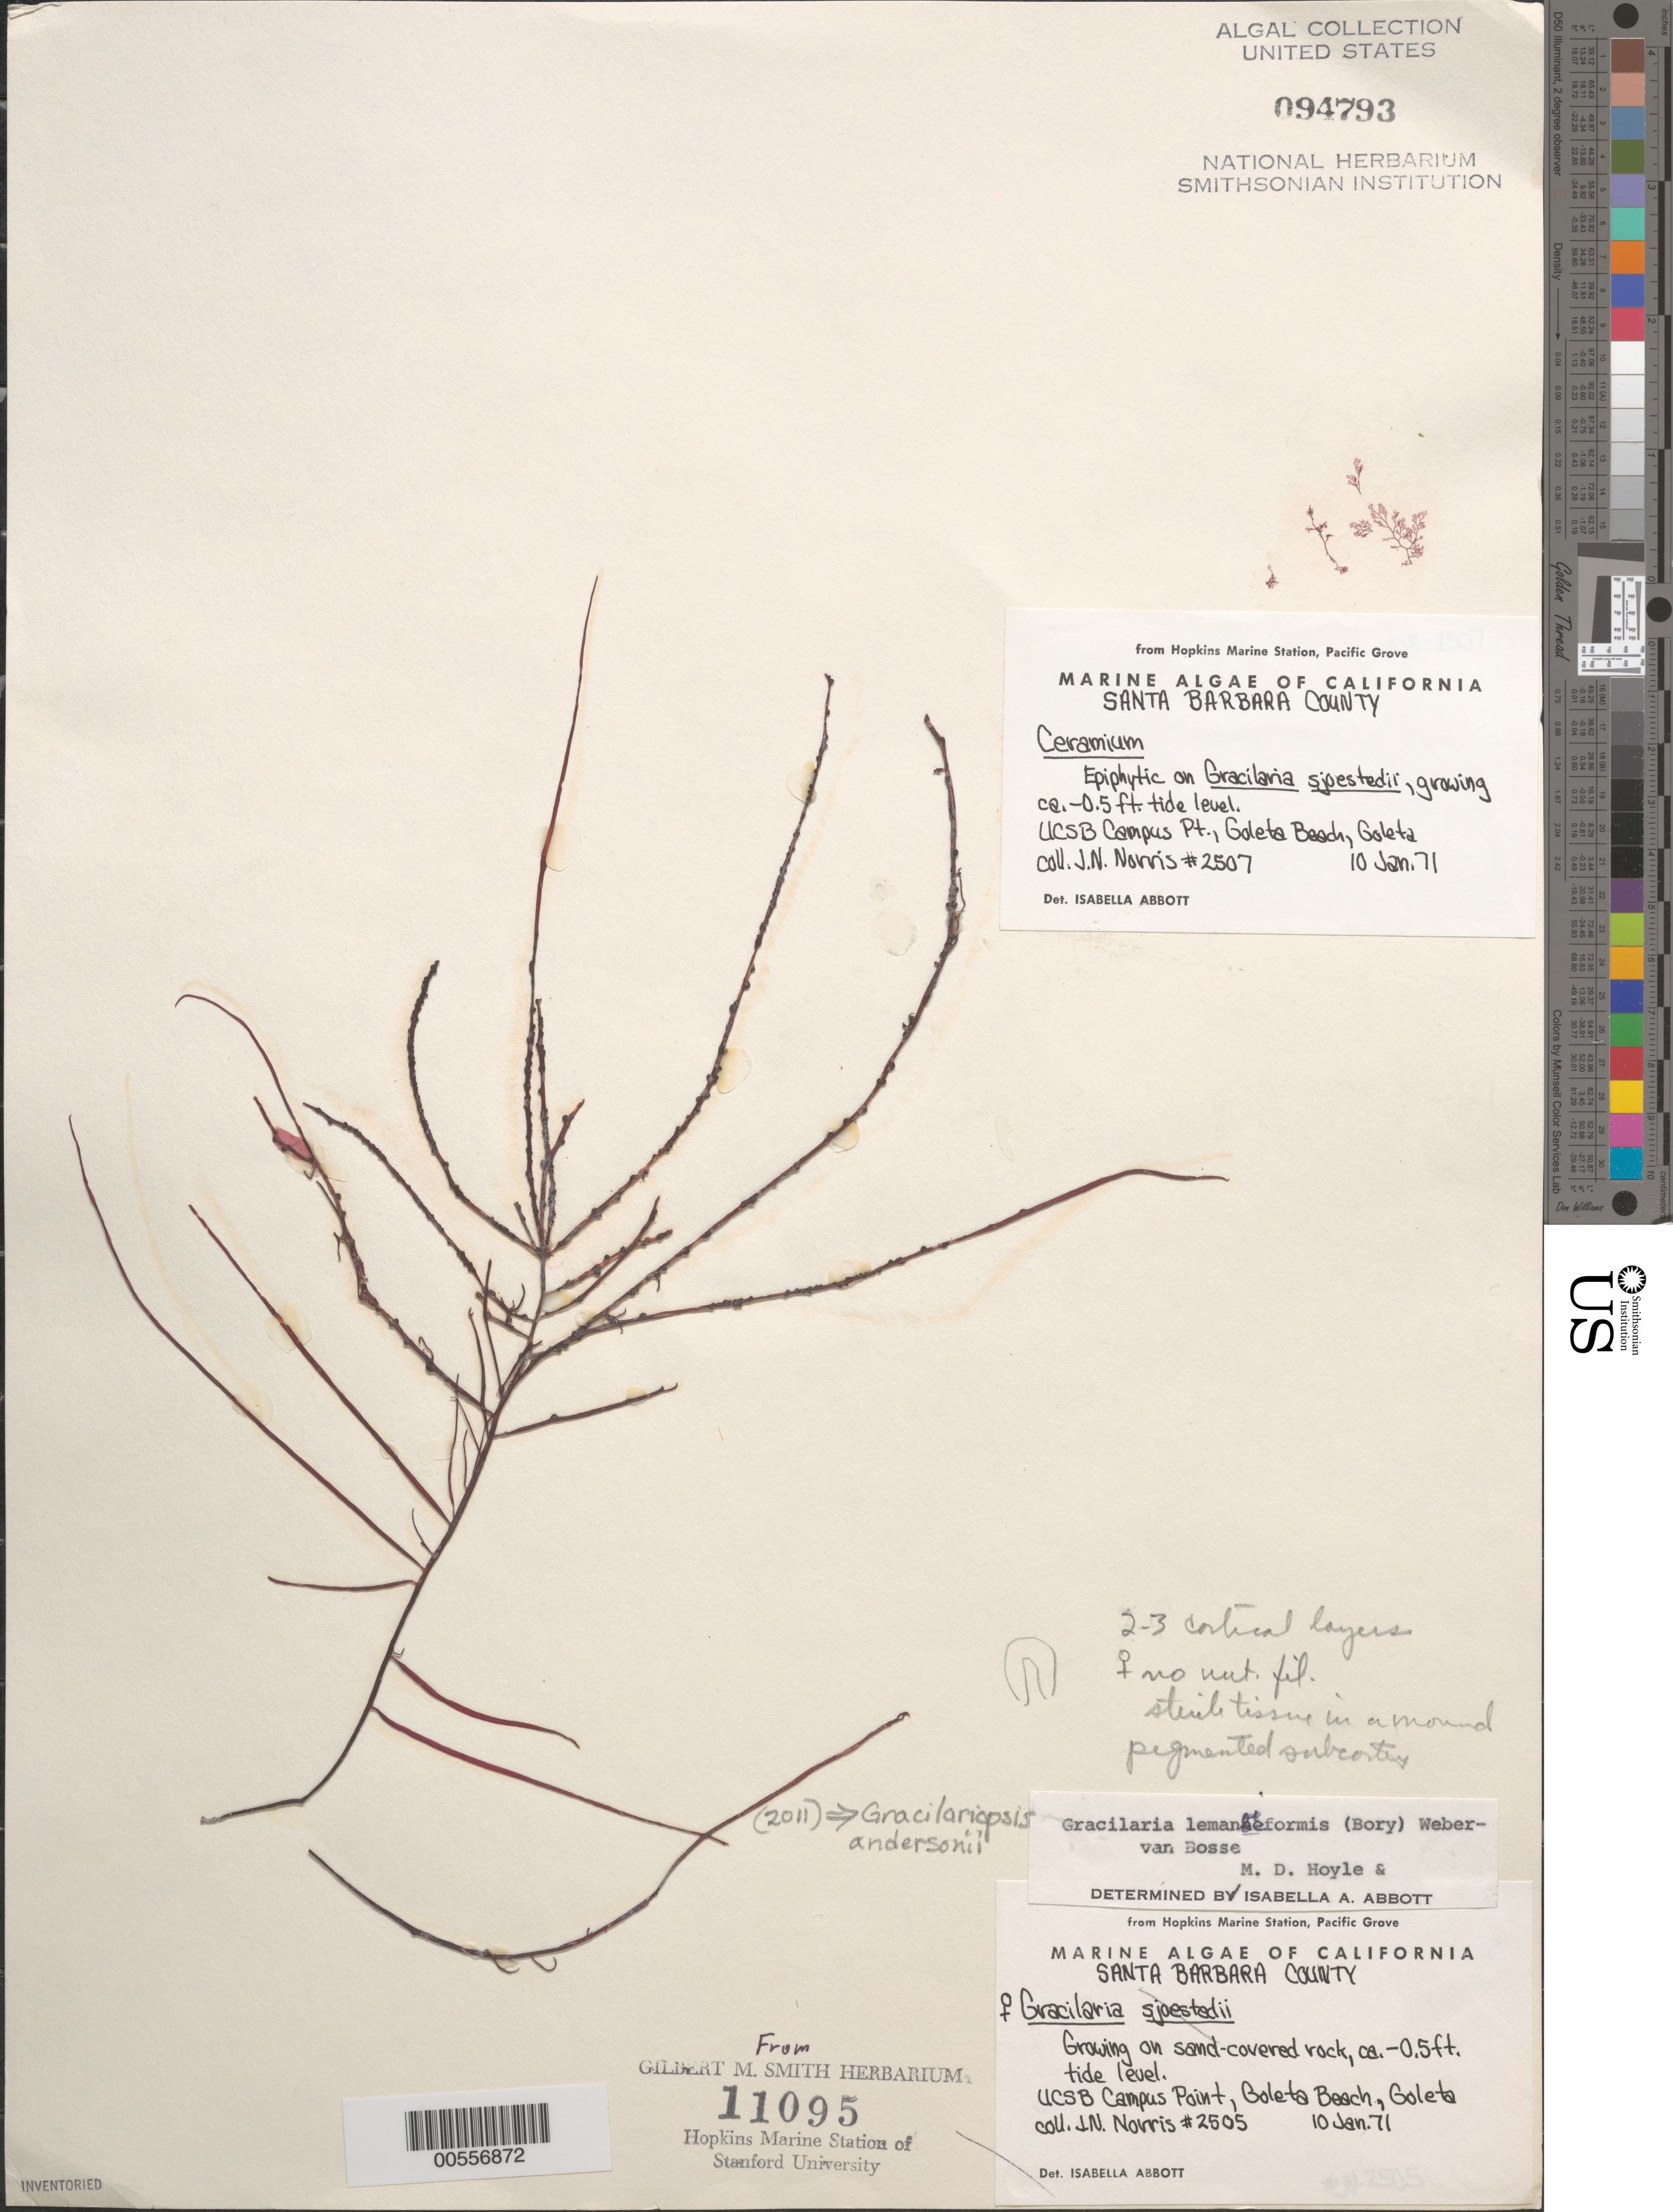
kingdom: Plantae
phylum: Rhodophyta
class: Florideophyceae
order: Gracilariales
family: Gracilariaceae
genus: Gracilariopsis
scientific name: Gracilariopsis andersonii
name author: (Grunow) E.Y. Dawson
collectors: J. N. Norris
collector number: JN-2505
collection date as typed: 10 Jan 1971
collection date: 1971-01-10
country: United States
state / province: California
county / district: Santa Barbara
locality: Goleta, Goleta Beach, University of California Santa Barbara Campus Beach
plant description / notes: Epiphyte Ceramium no. JN-2507 also present.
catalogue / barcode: US 94793